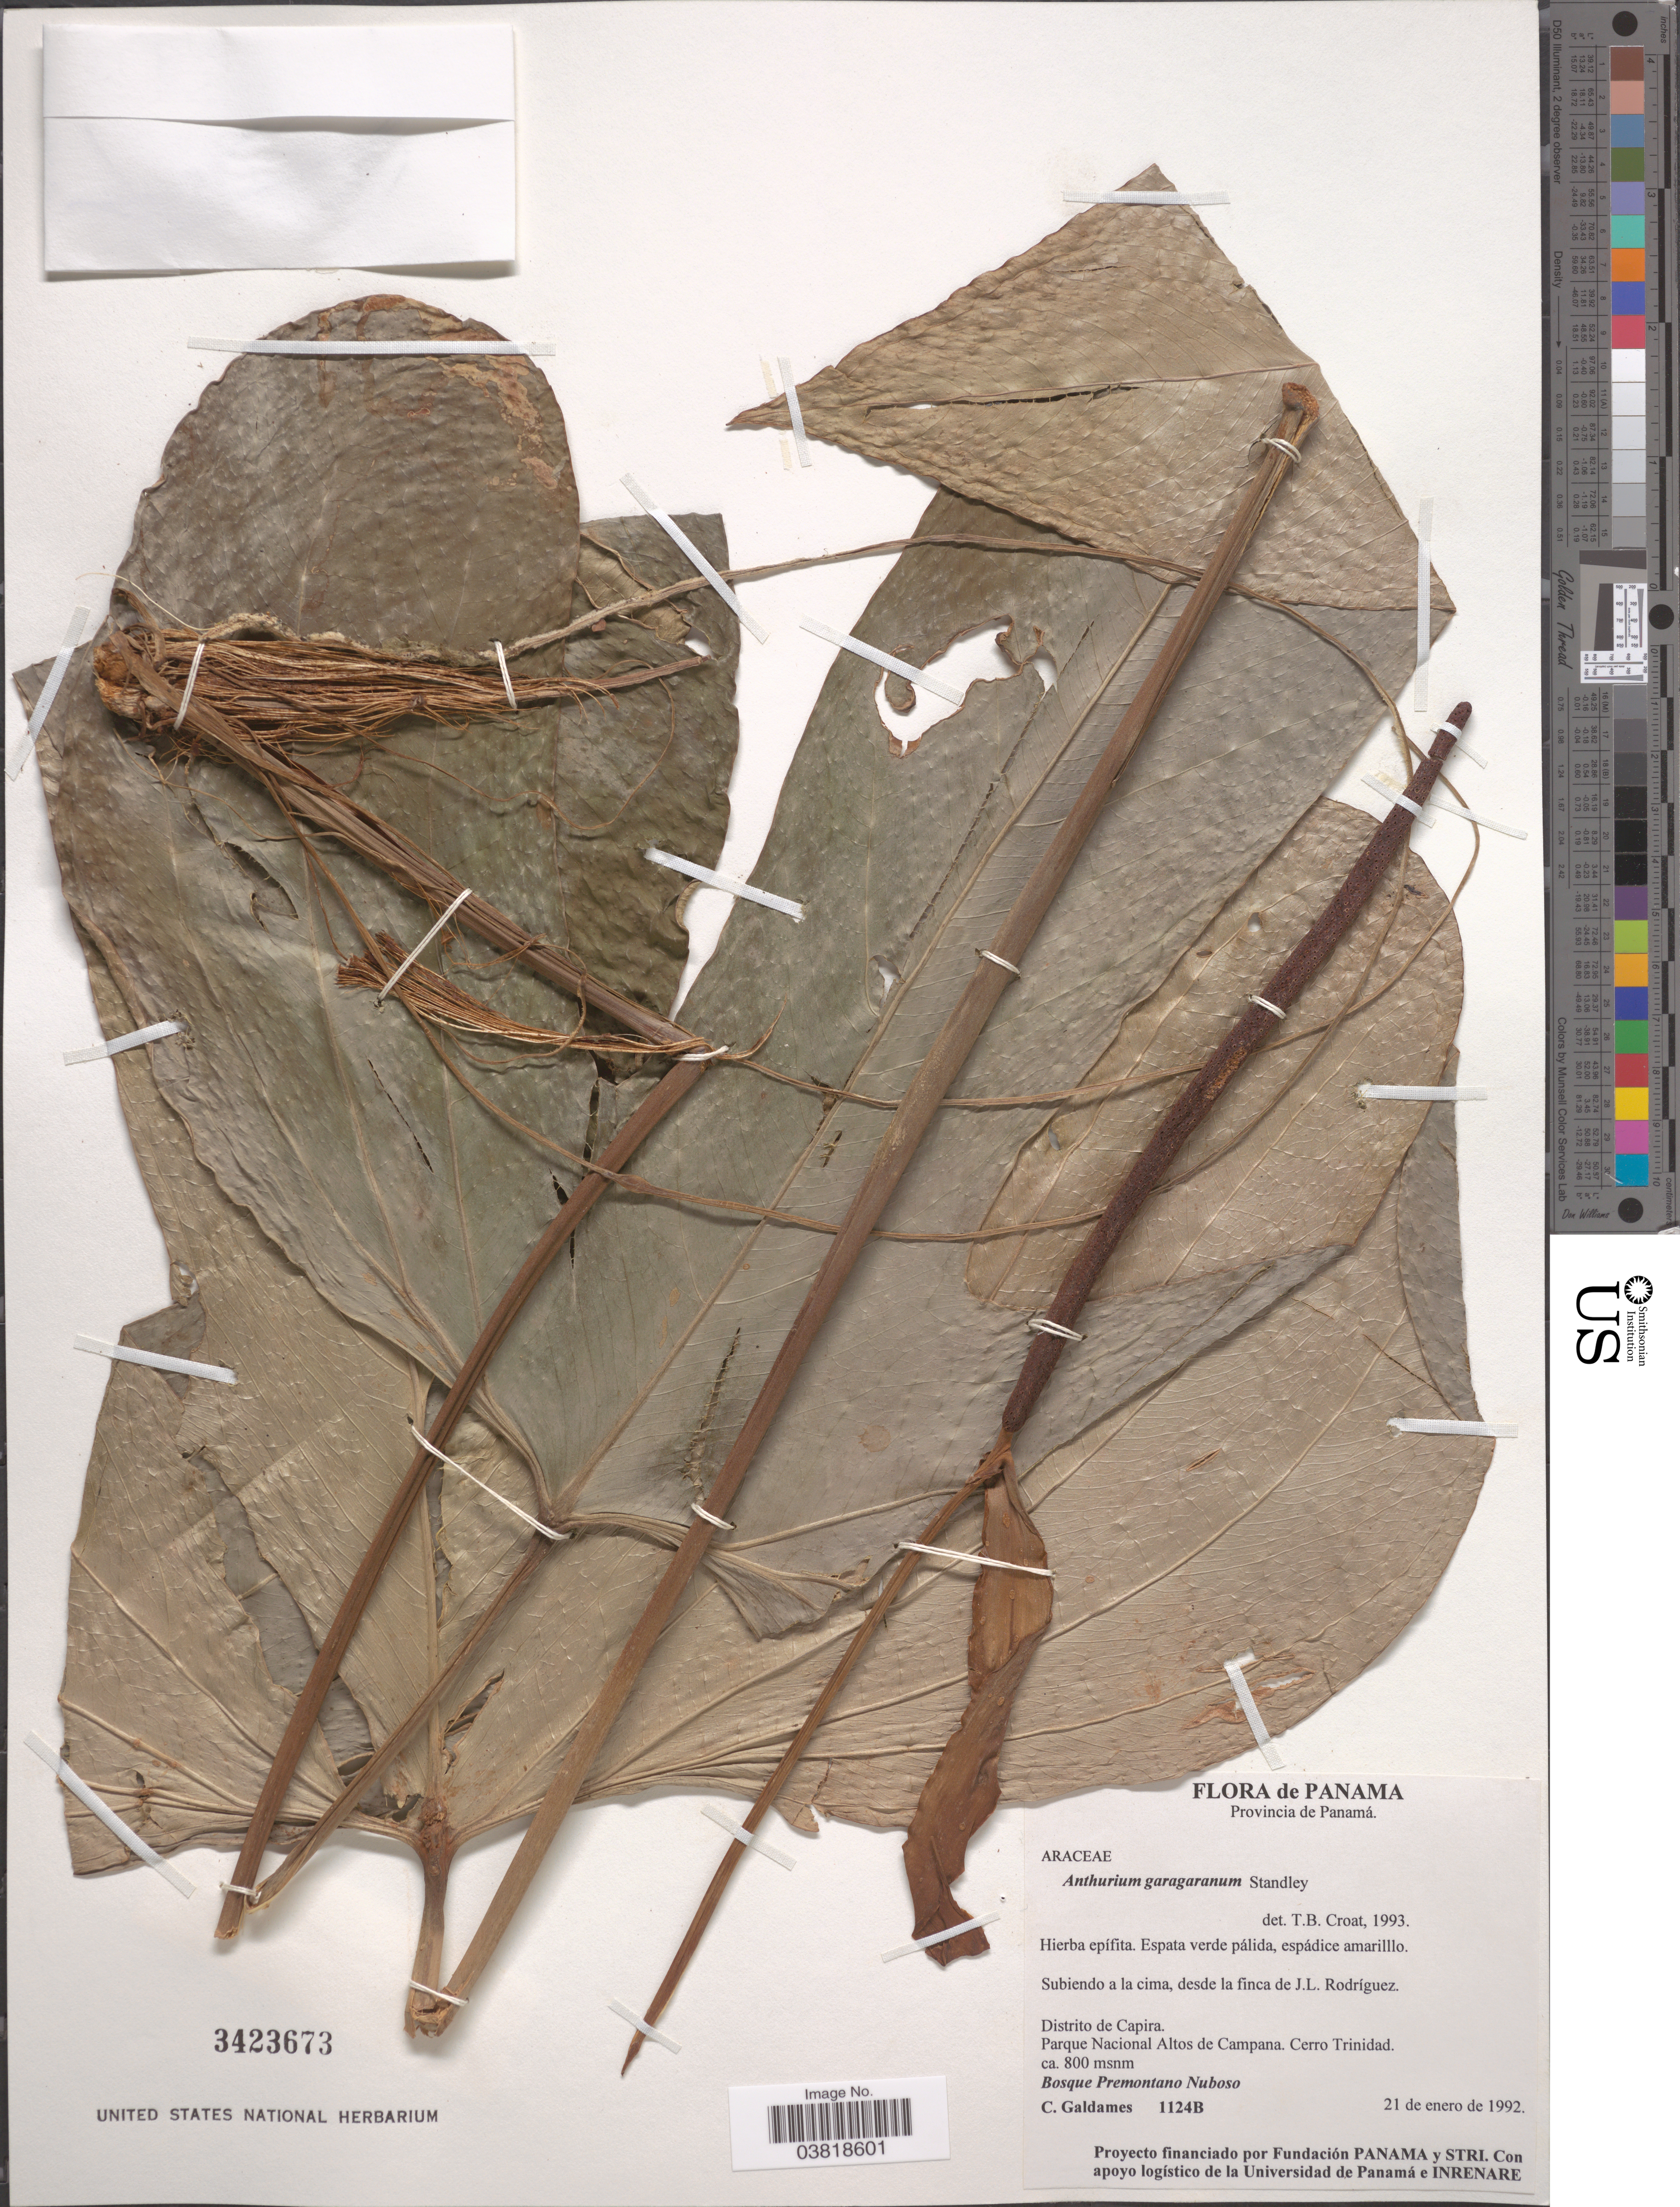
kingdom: Plantae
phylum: Tracheophyta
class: Liliopsida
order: Alismatales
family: Araceae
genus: Anthurium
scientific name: Anthurium garagaranum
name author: Standl.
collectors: C. Galdames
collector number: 1124B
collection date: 1992-01-21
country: Panama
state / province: Panamá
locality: Distrito de Capira. Parque Nacional Altos de Campana. Cerro Trinidad. Bosque Premontano Nuboso.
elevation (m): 800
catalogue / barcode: US 3423673